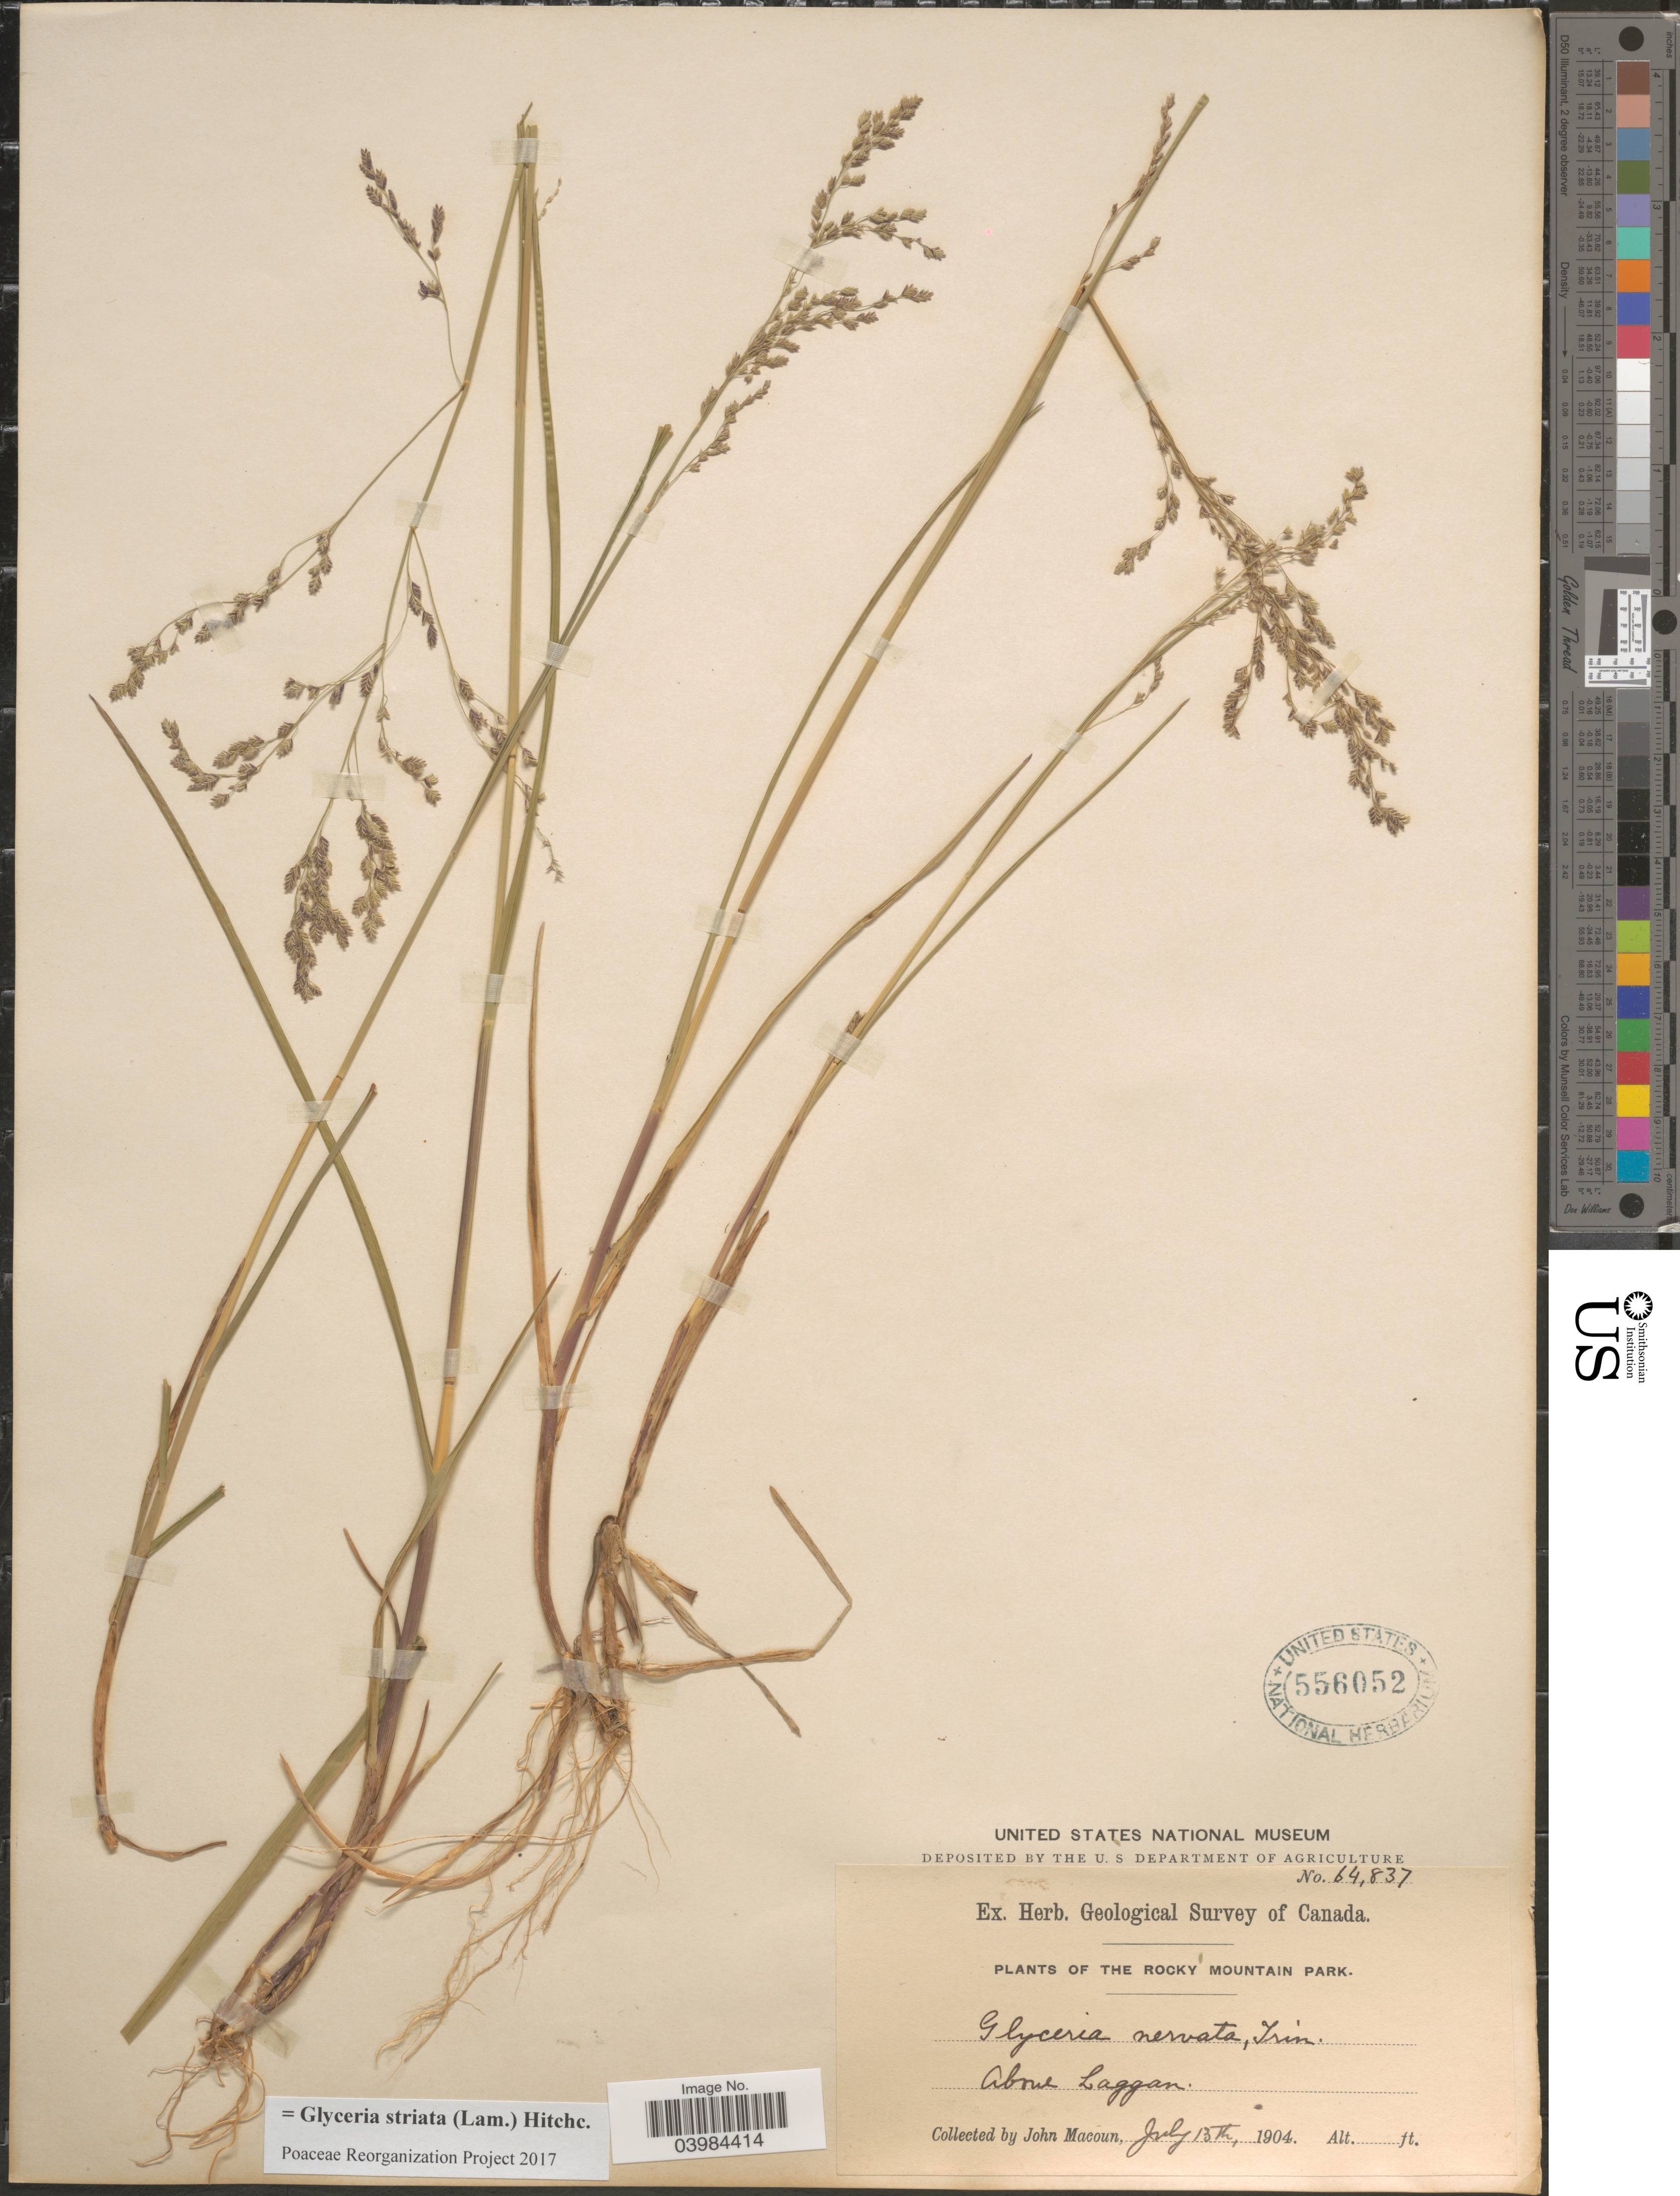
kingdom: Plantae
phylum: Tracheophyta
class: Liliopsida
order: Poales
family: Poaceae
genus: Glyceria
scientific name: Glyceria striata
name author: (Lam.) Hitchc.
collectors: J. Macoun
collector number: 64837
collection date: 1904-07-13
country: Canada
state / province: Alberta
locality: The Rocky Mountain Park. Above Laggan.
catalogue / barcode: US 556052